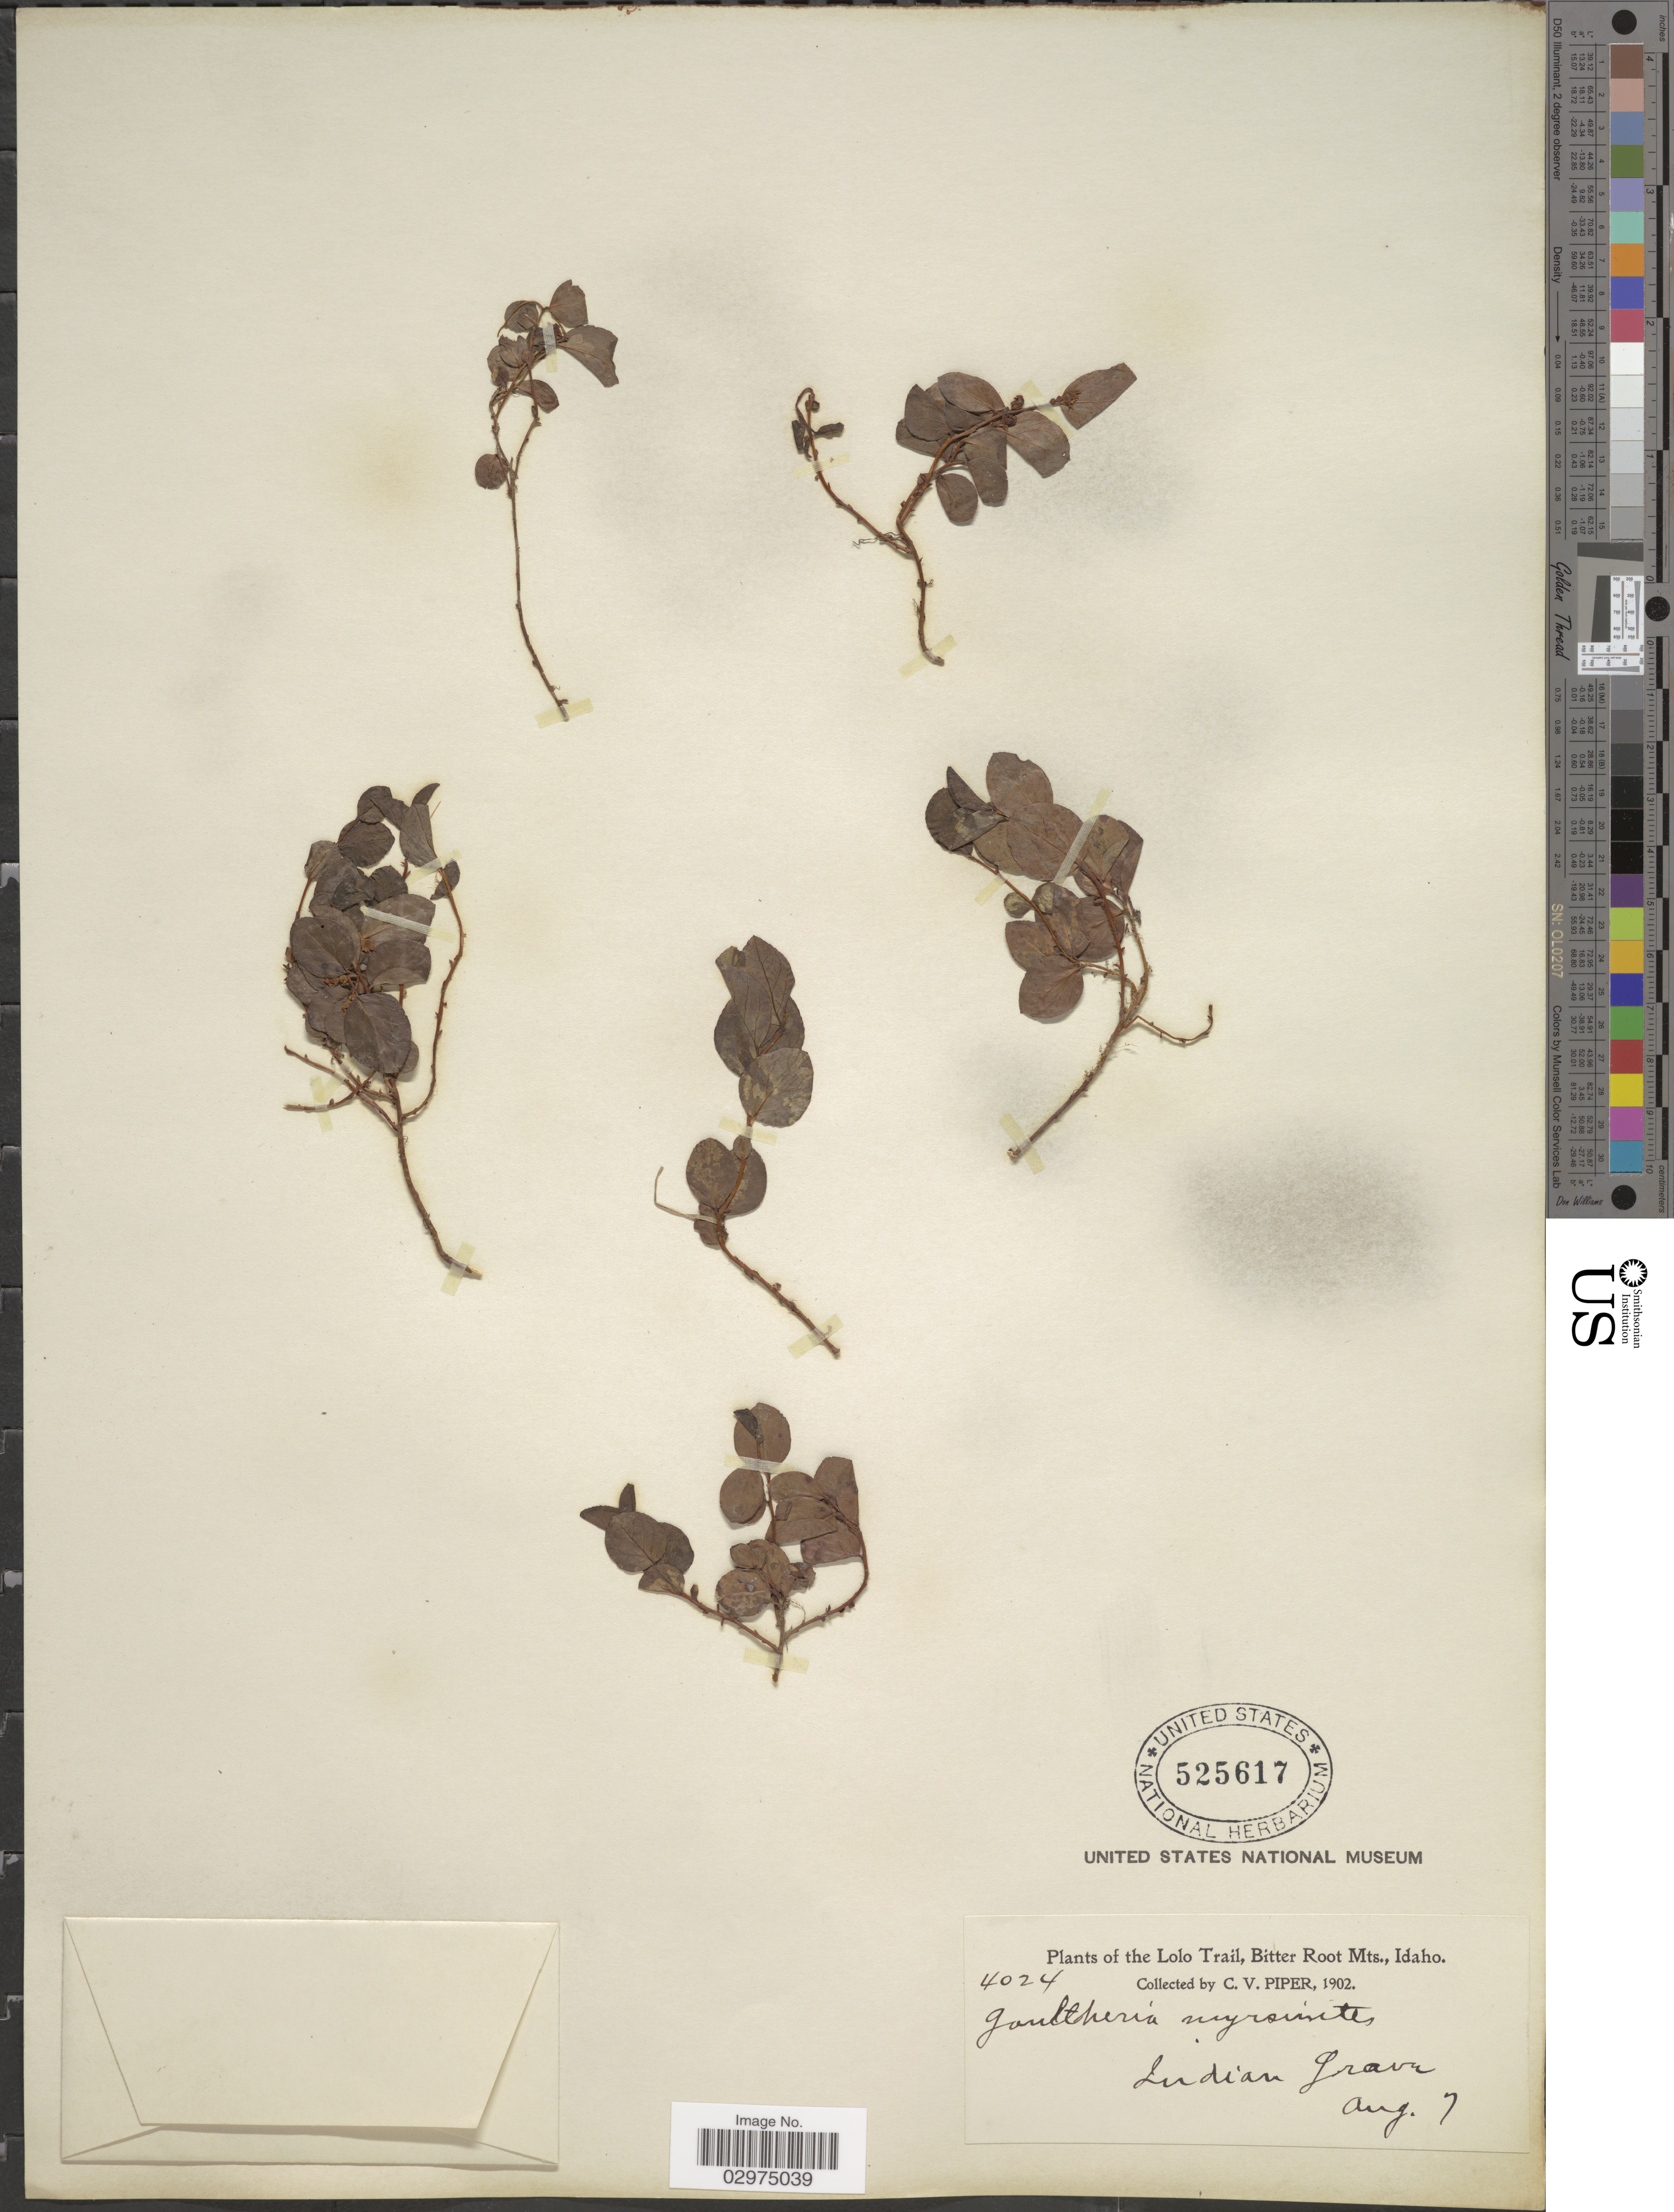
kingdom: Plantae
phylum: Tracheophyta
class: Magnoliopsida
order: Ericales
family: Ericaceae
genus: Gaultheria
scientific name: Gaultheria humifusa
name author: (Graham) Rydb.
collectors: C. V. Piper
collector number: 4024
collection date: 1902-08-07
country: United States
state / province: Idaho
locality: Lolo Trail, bitter Root Mts. Indian Grove.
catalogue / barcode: US 525617